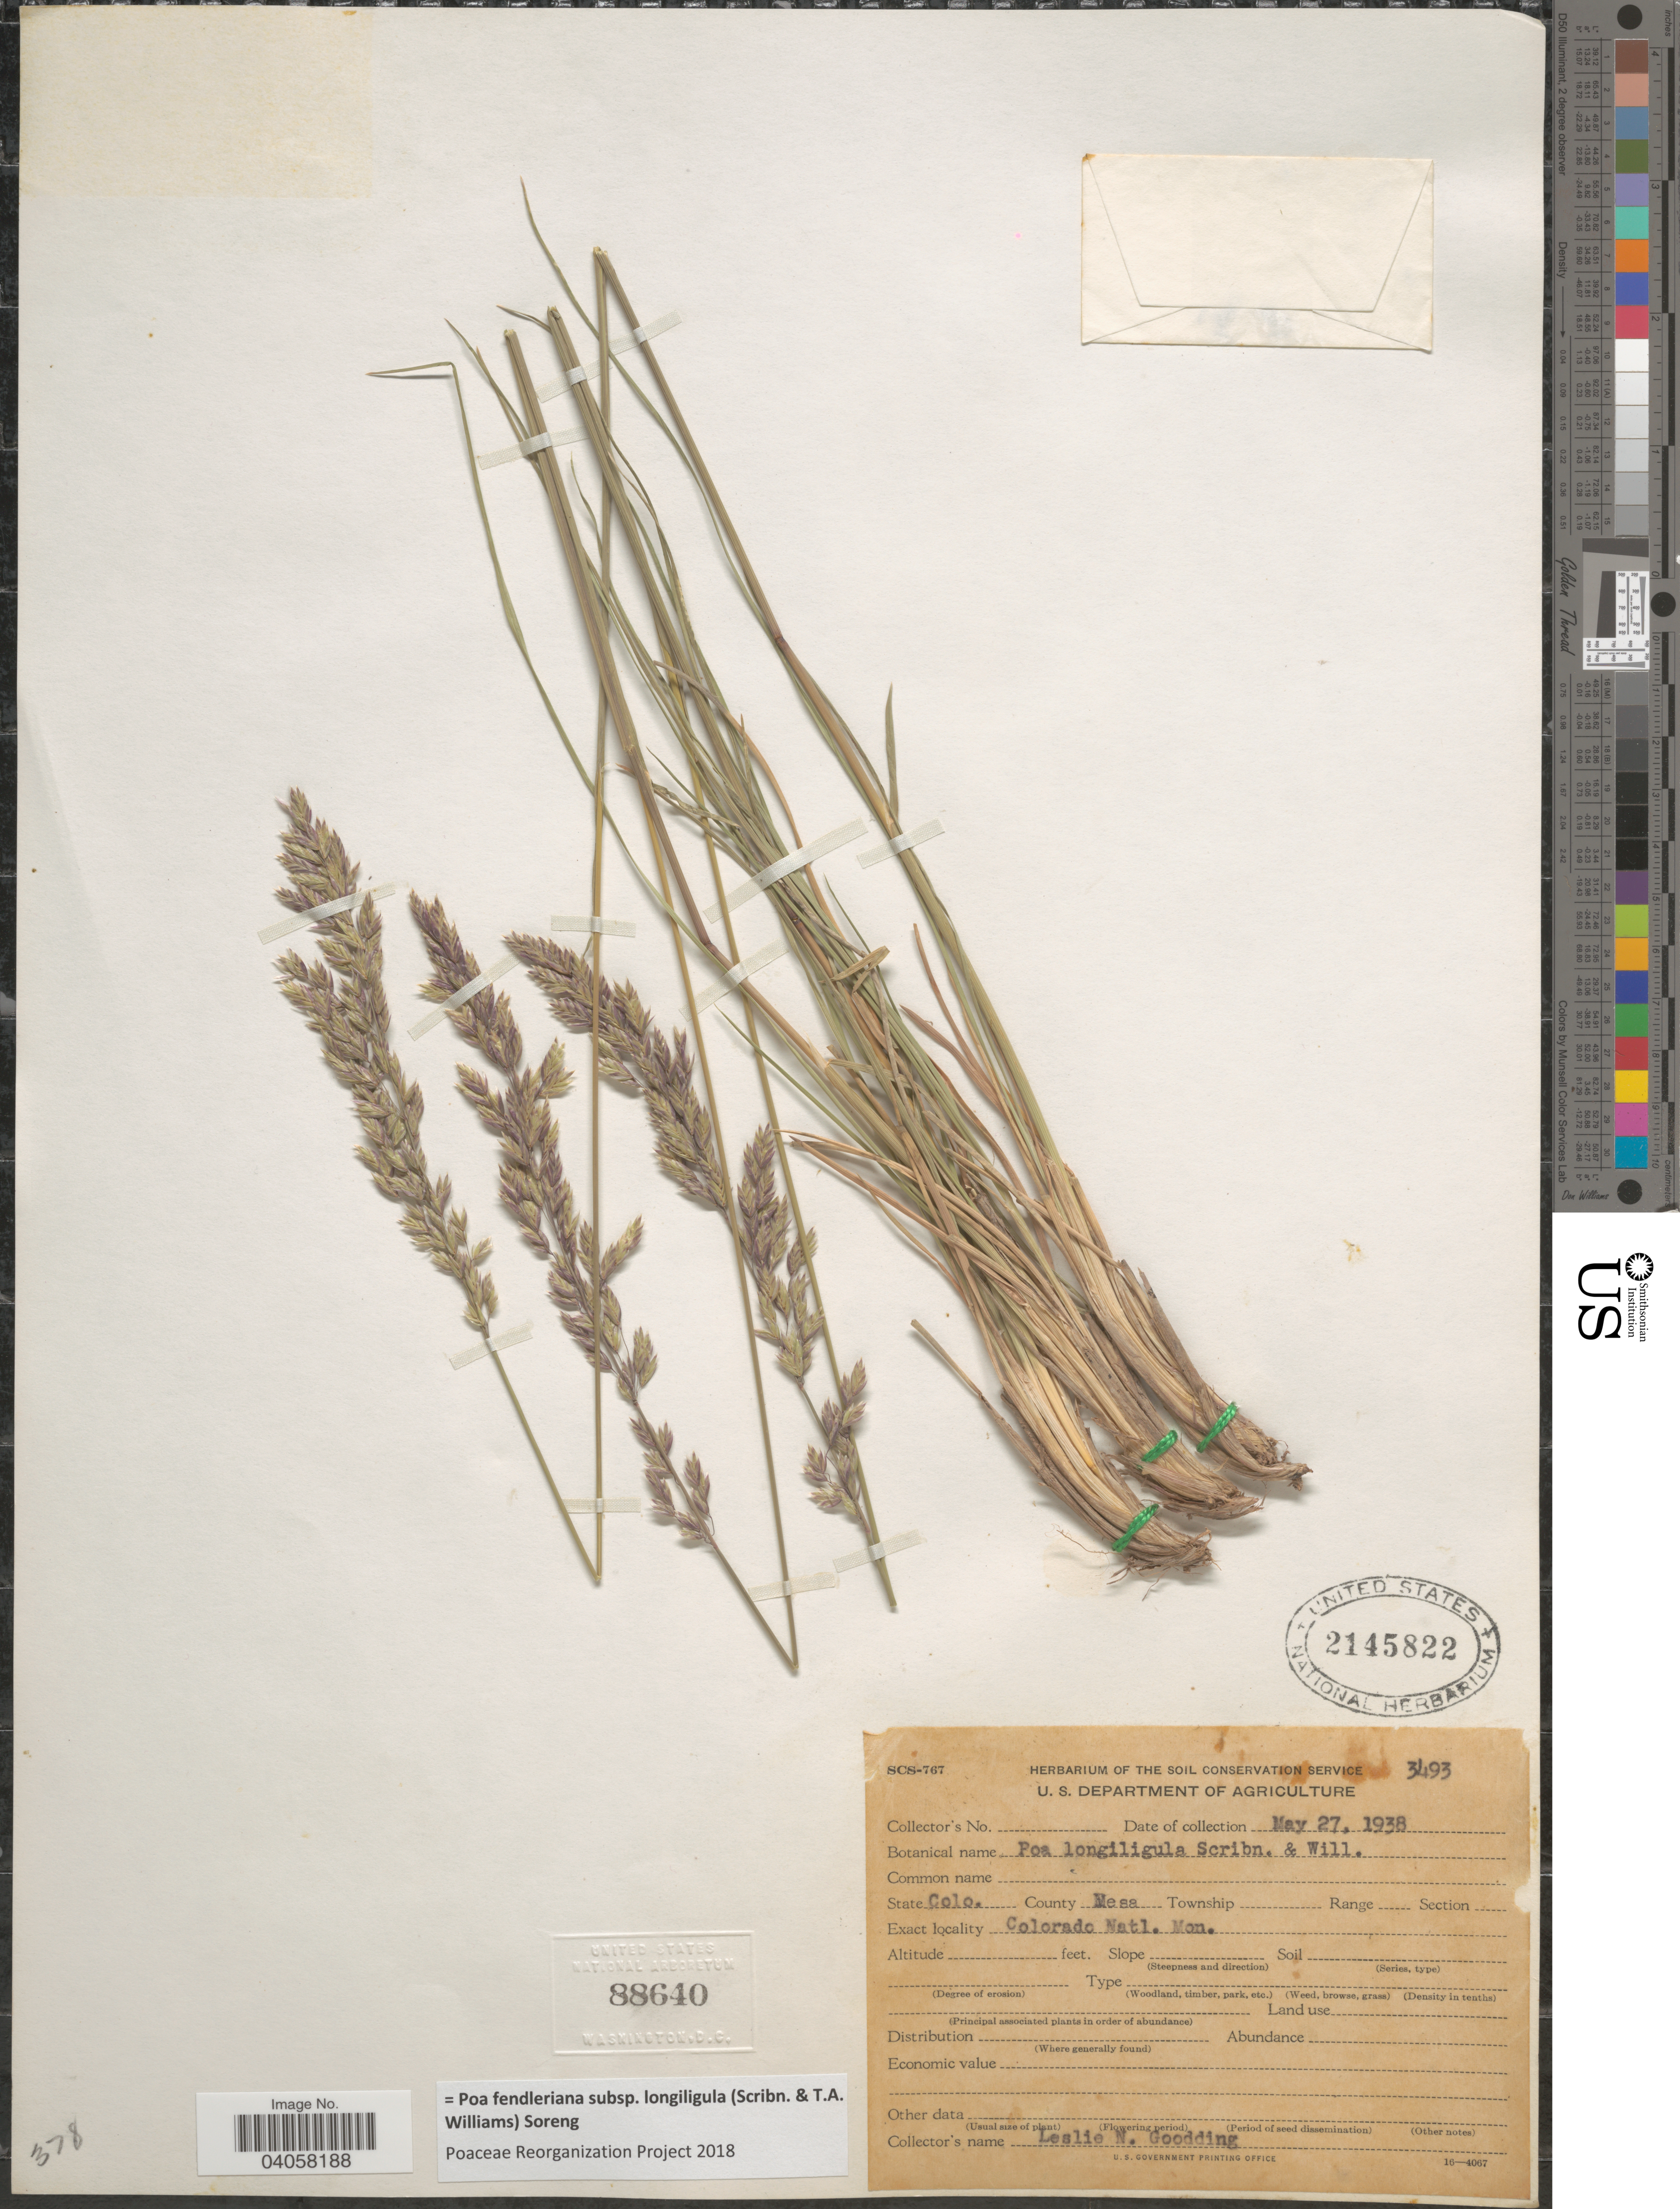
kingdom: Plantae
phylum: Tracheophyta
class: Liliopsida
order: Poales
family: Poaceae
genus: Poa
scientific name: Poa fendleriana subsp. longiligula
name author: (Scribn. & T.A. Williams) Soreng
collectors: L. N. Goodding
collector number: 3493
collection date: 1938-05-27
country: United States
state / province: Colorado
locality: County Mesa. Colorado Natl. Mon.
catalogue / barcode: US 2145822